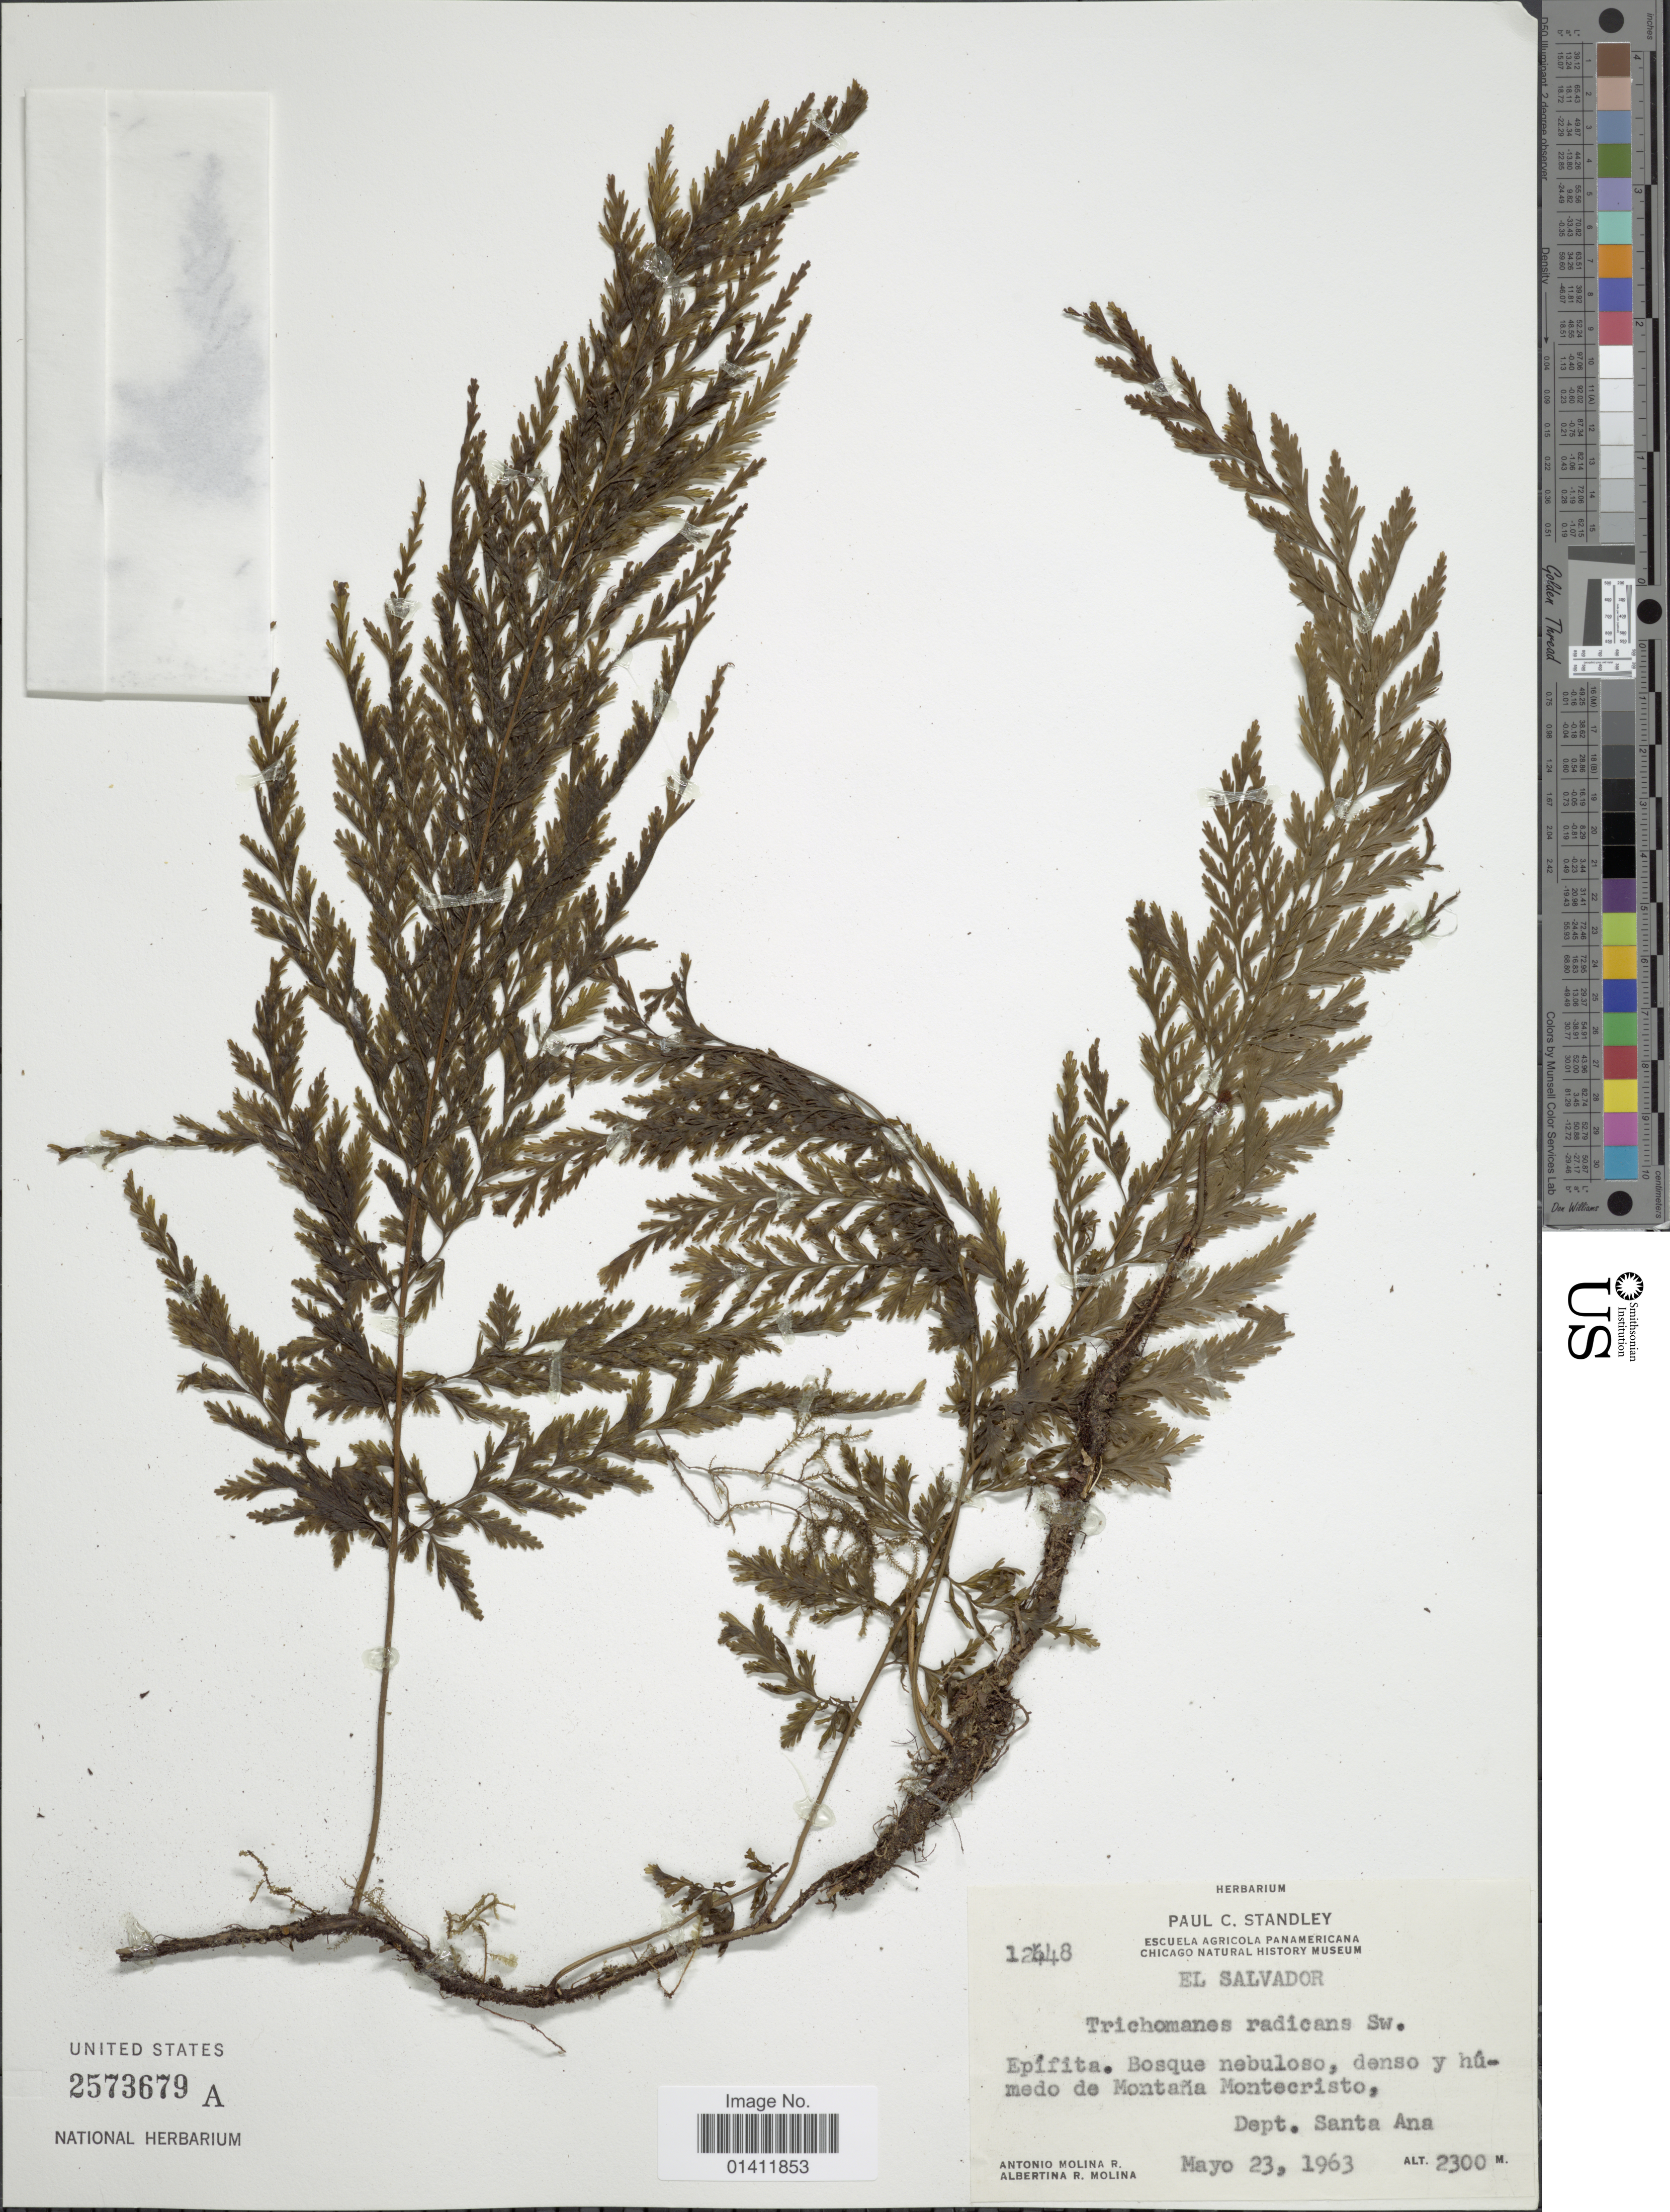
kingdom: Plantae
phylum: Tracheophyta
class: Polypodiopsida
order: Hymenophyllales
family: Hymenophyllaceae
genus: Vandenboschia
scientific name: Vandenboschia radicans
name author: (Sw.) Copel.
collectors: A. Molina R. & A. R. Molina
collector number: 12448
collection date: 1963-05-23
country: El Salvador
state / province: Santa Ana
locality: Montana Montecristo, Dept. Santa Ana.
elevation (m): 2300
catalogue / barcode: US 2573679A